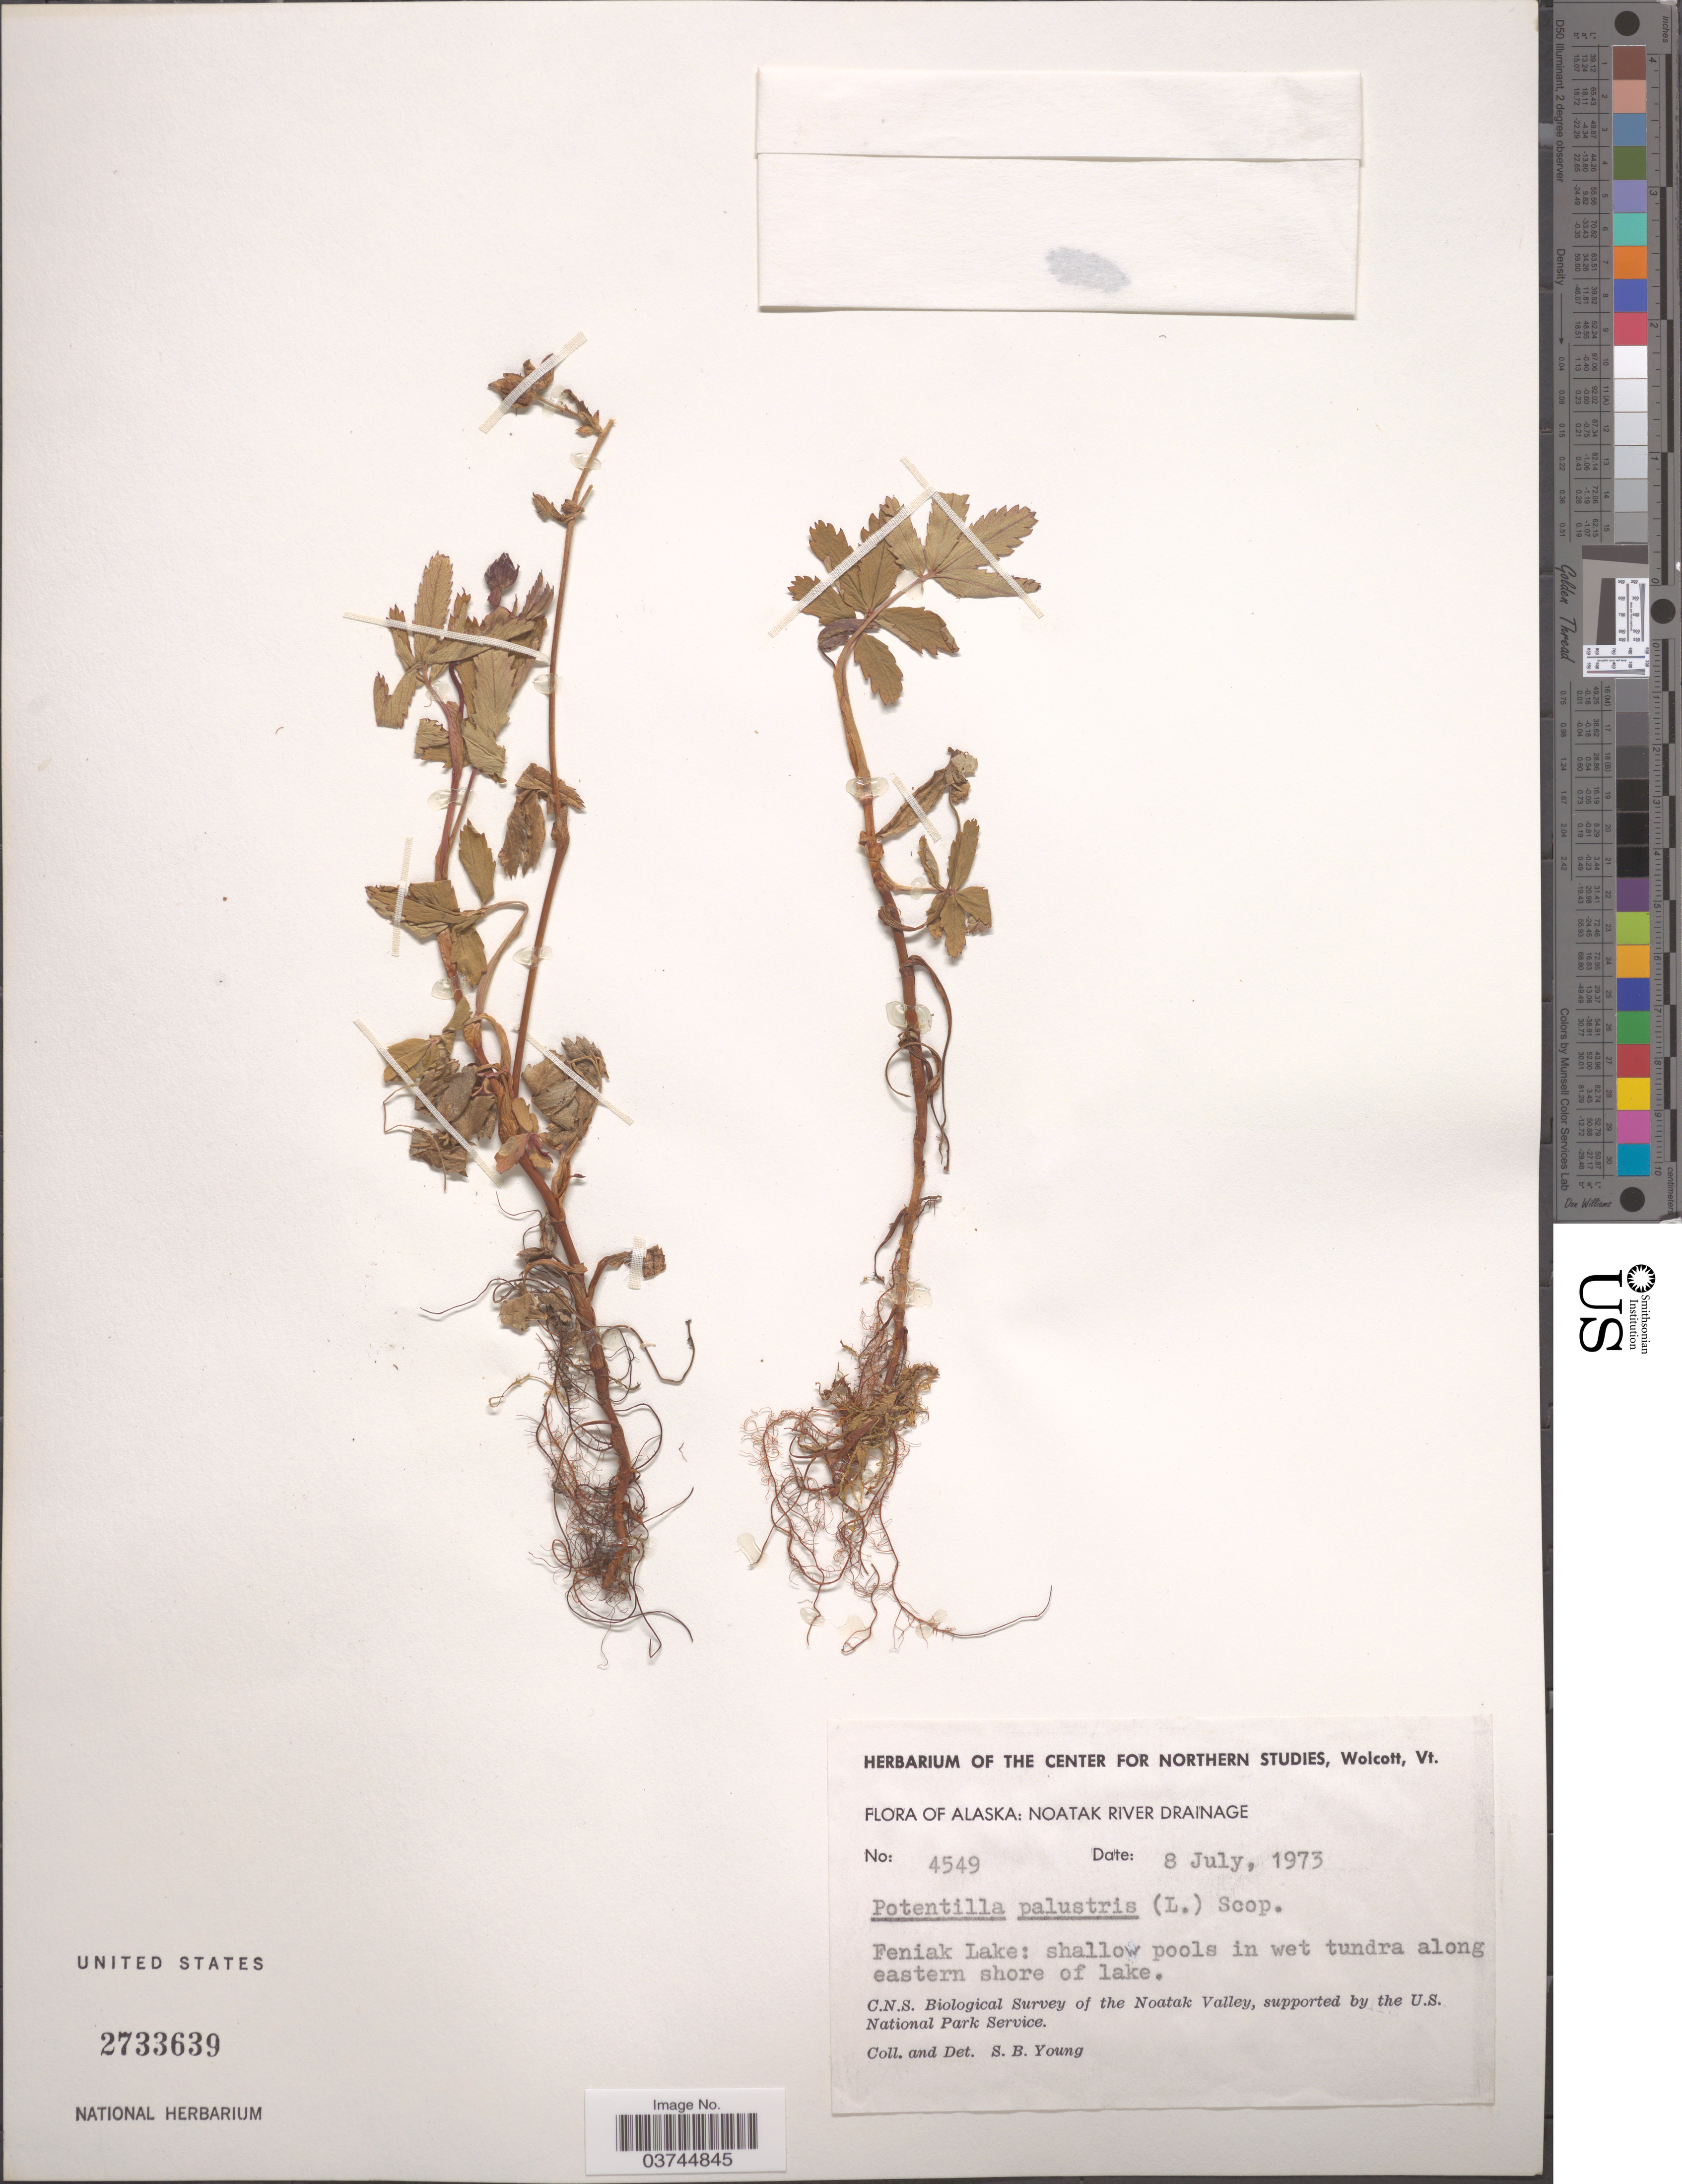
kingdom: Plantae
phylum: Tracheophyta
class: Magnoliopsida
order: Rosales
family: Rosaceae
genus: Comarum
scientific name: Comarum palustre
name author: L.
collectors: S. Young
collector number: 4549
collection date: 1973-07-08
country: United States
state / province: Alaska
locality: Noatak River Drainage. Feniak Lake: shallow pools in wet tundra along eastern shore of lake.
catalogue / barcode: US 2733639